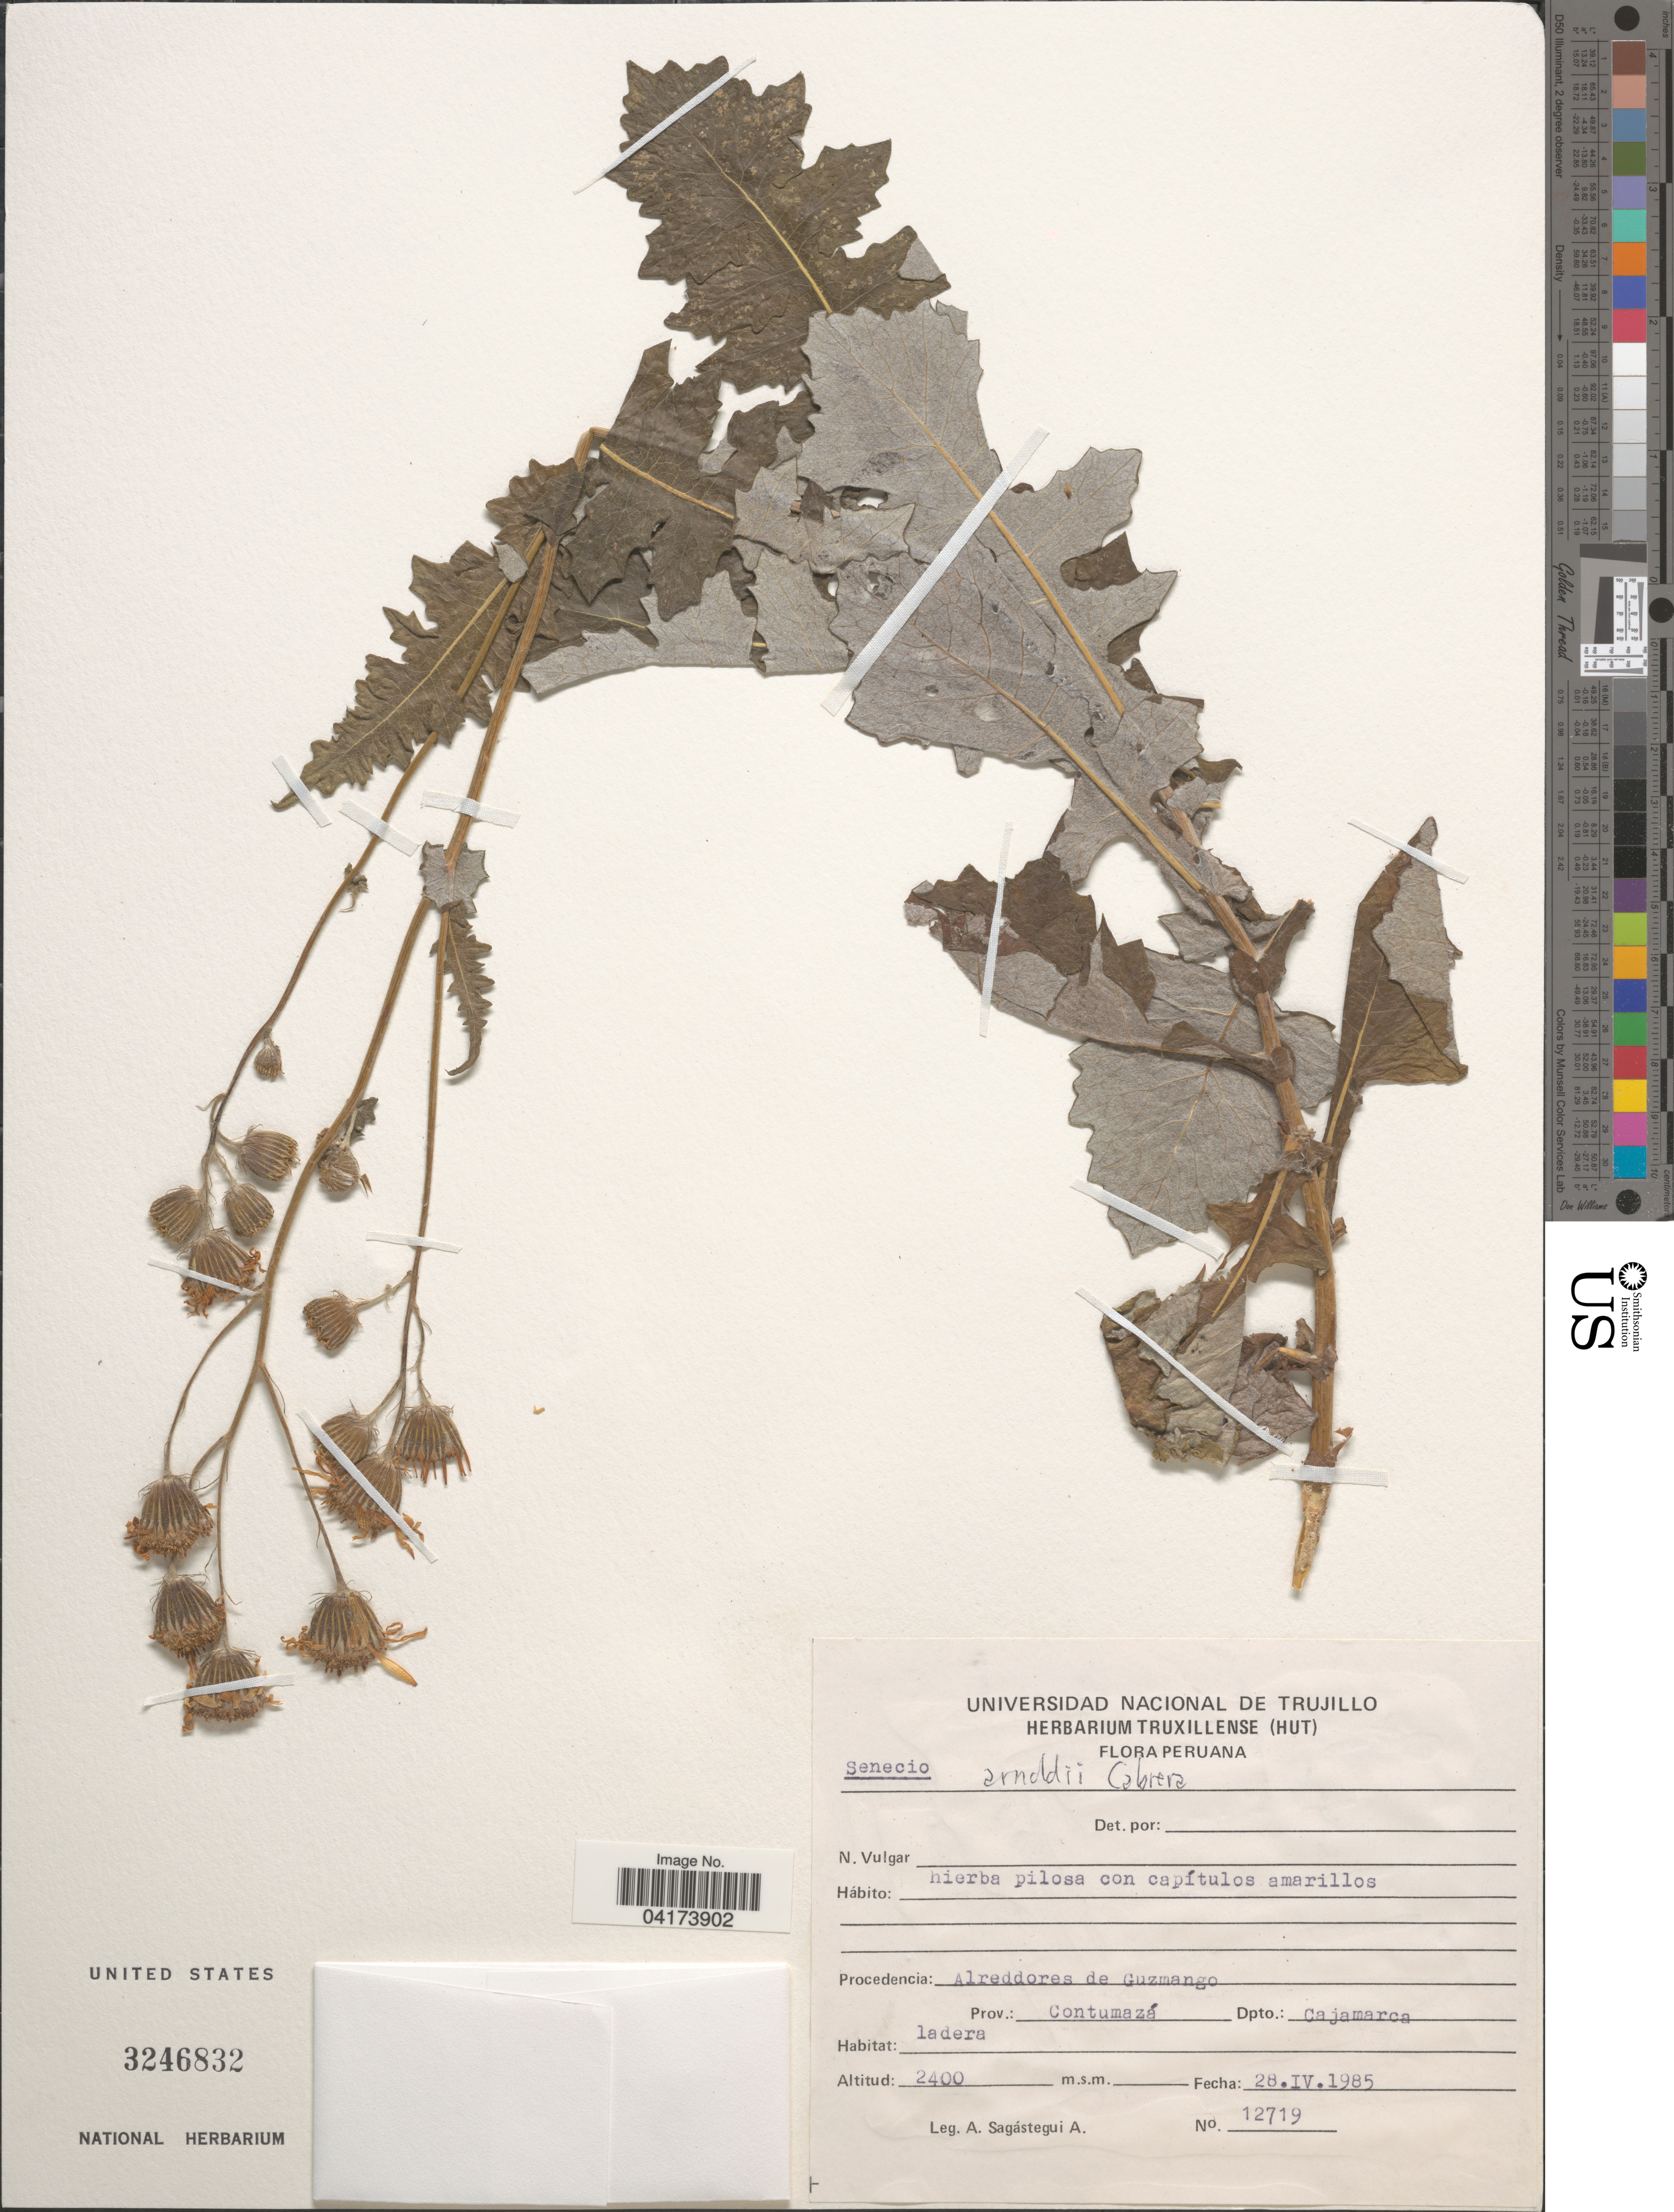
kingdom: Plantae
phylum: Tracheophyta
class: Magnoliopsida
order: Asterales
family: Asteraceae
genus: Senecio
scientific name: Senecio arnaldii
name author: Cabrera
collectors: A. Sagástegui A.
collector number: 12719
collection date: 1985-04-28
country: Peru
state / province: Cajamarca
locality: Alreddores de Guzmango. Prov.: Contumazá. Dpto.: Cajamarca.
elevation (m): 2400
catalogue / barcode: US 3246832